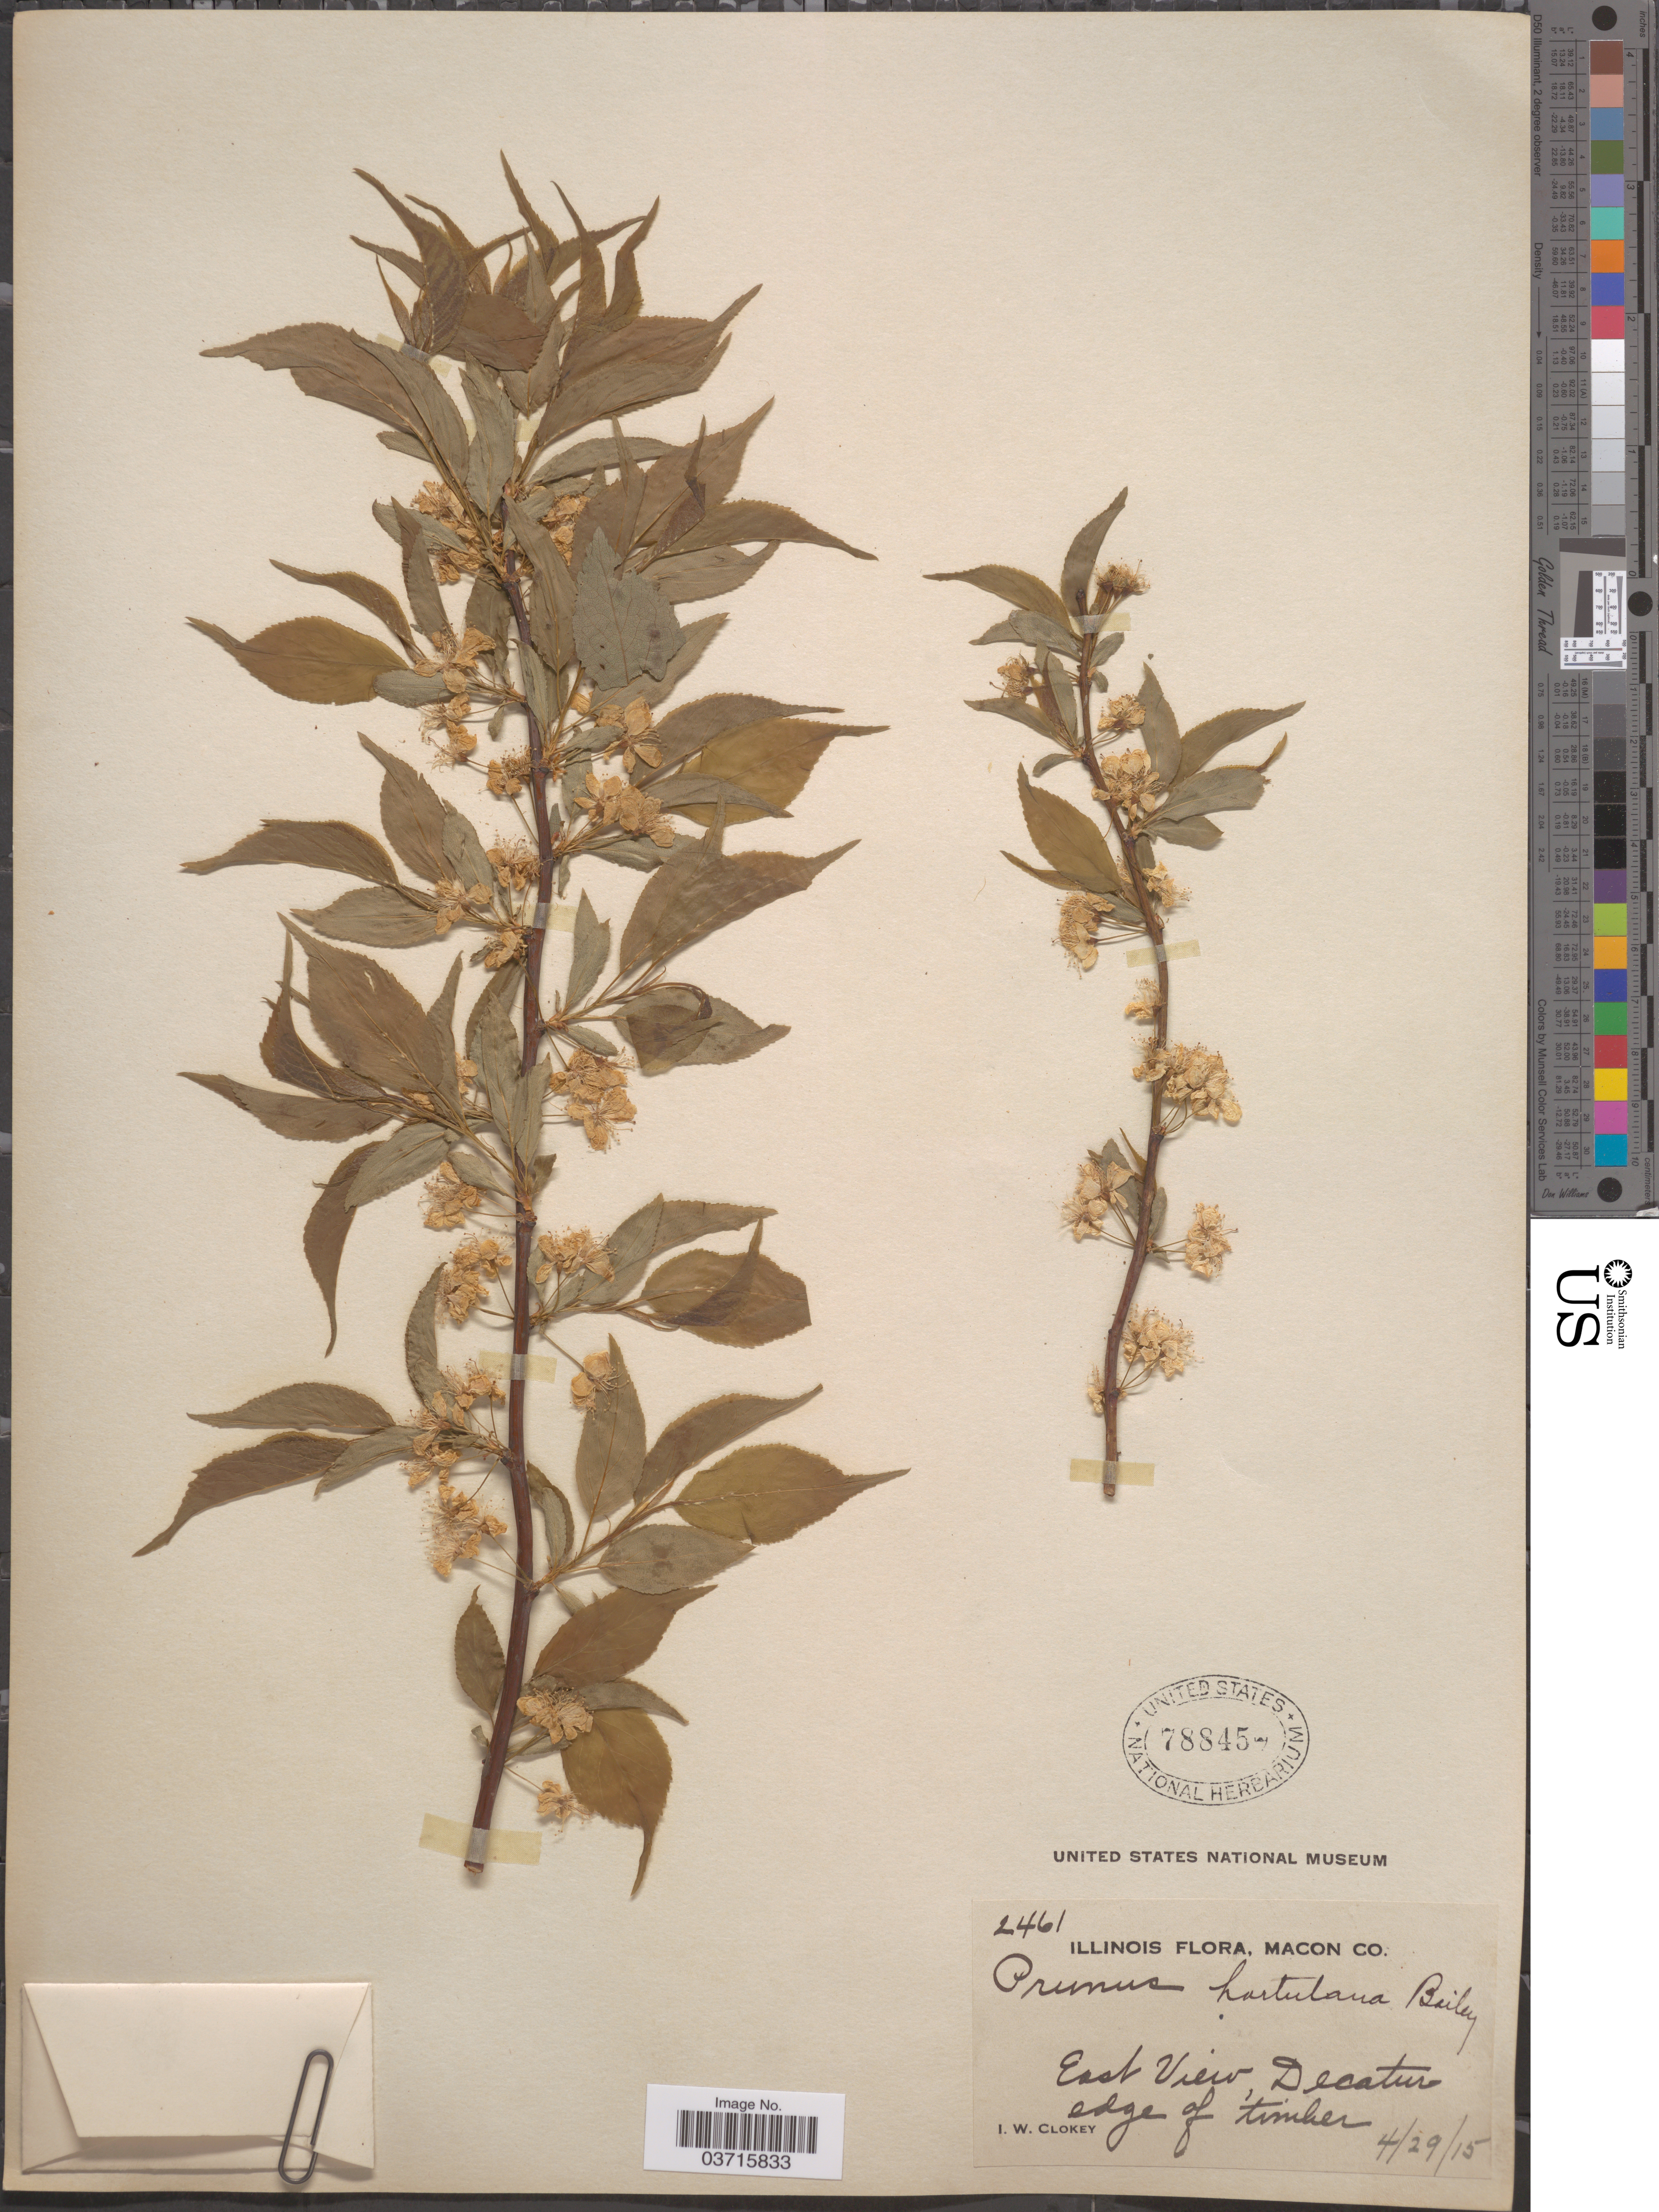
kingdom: Plantae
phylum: Tracheophyta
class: Magnoliopsida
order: Rosales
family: Rosaceae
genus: Prunus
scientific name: Prunus hortulana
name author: L.H. Bailey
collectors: I. W. Clokey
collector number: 2461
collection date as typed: Transcribed d/m/y: 29/4/15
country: United States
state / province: Illinois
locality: Macon Co. East View, Decatur.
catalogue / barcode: US 788457